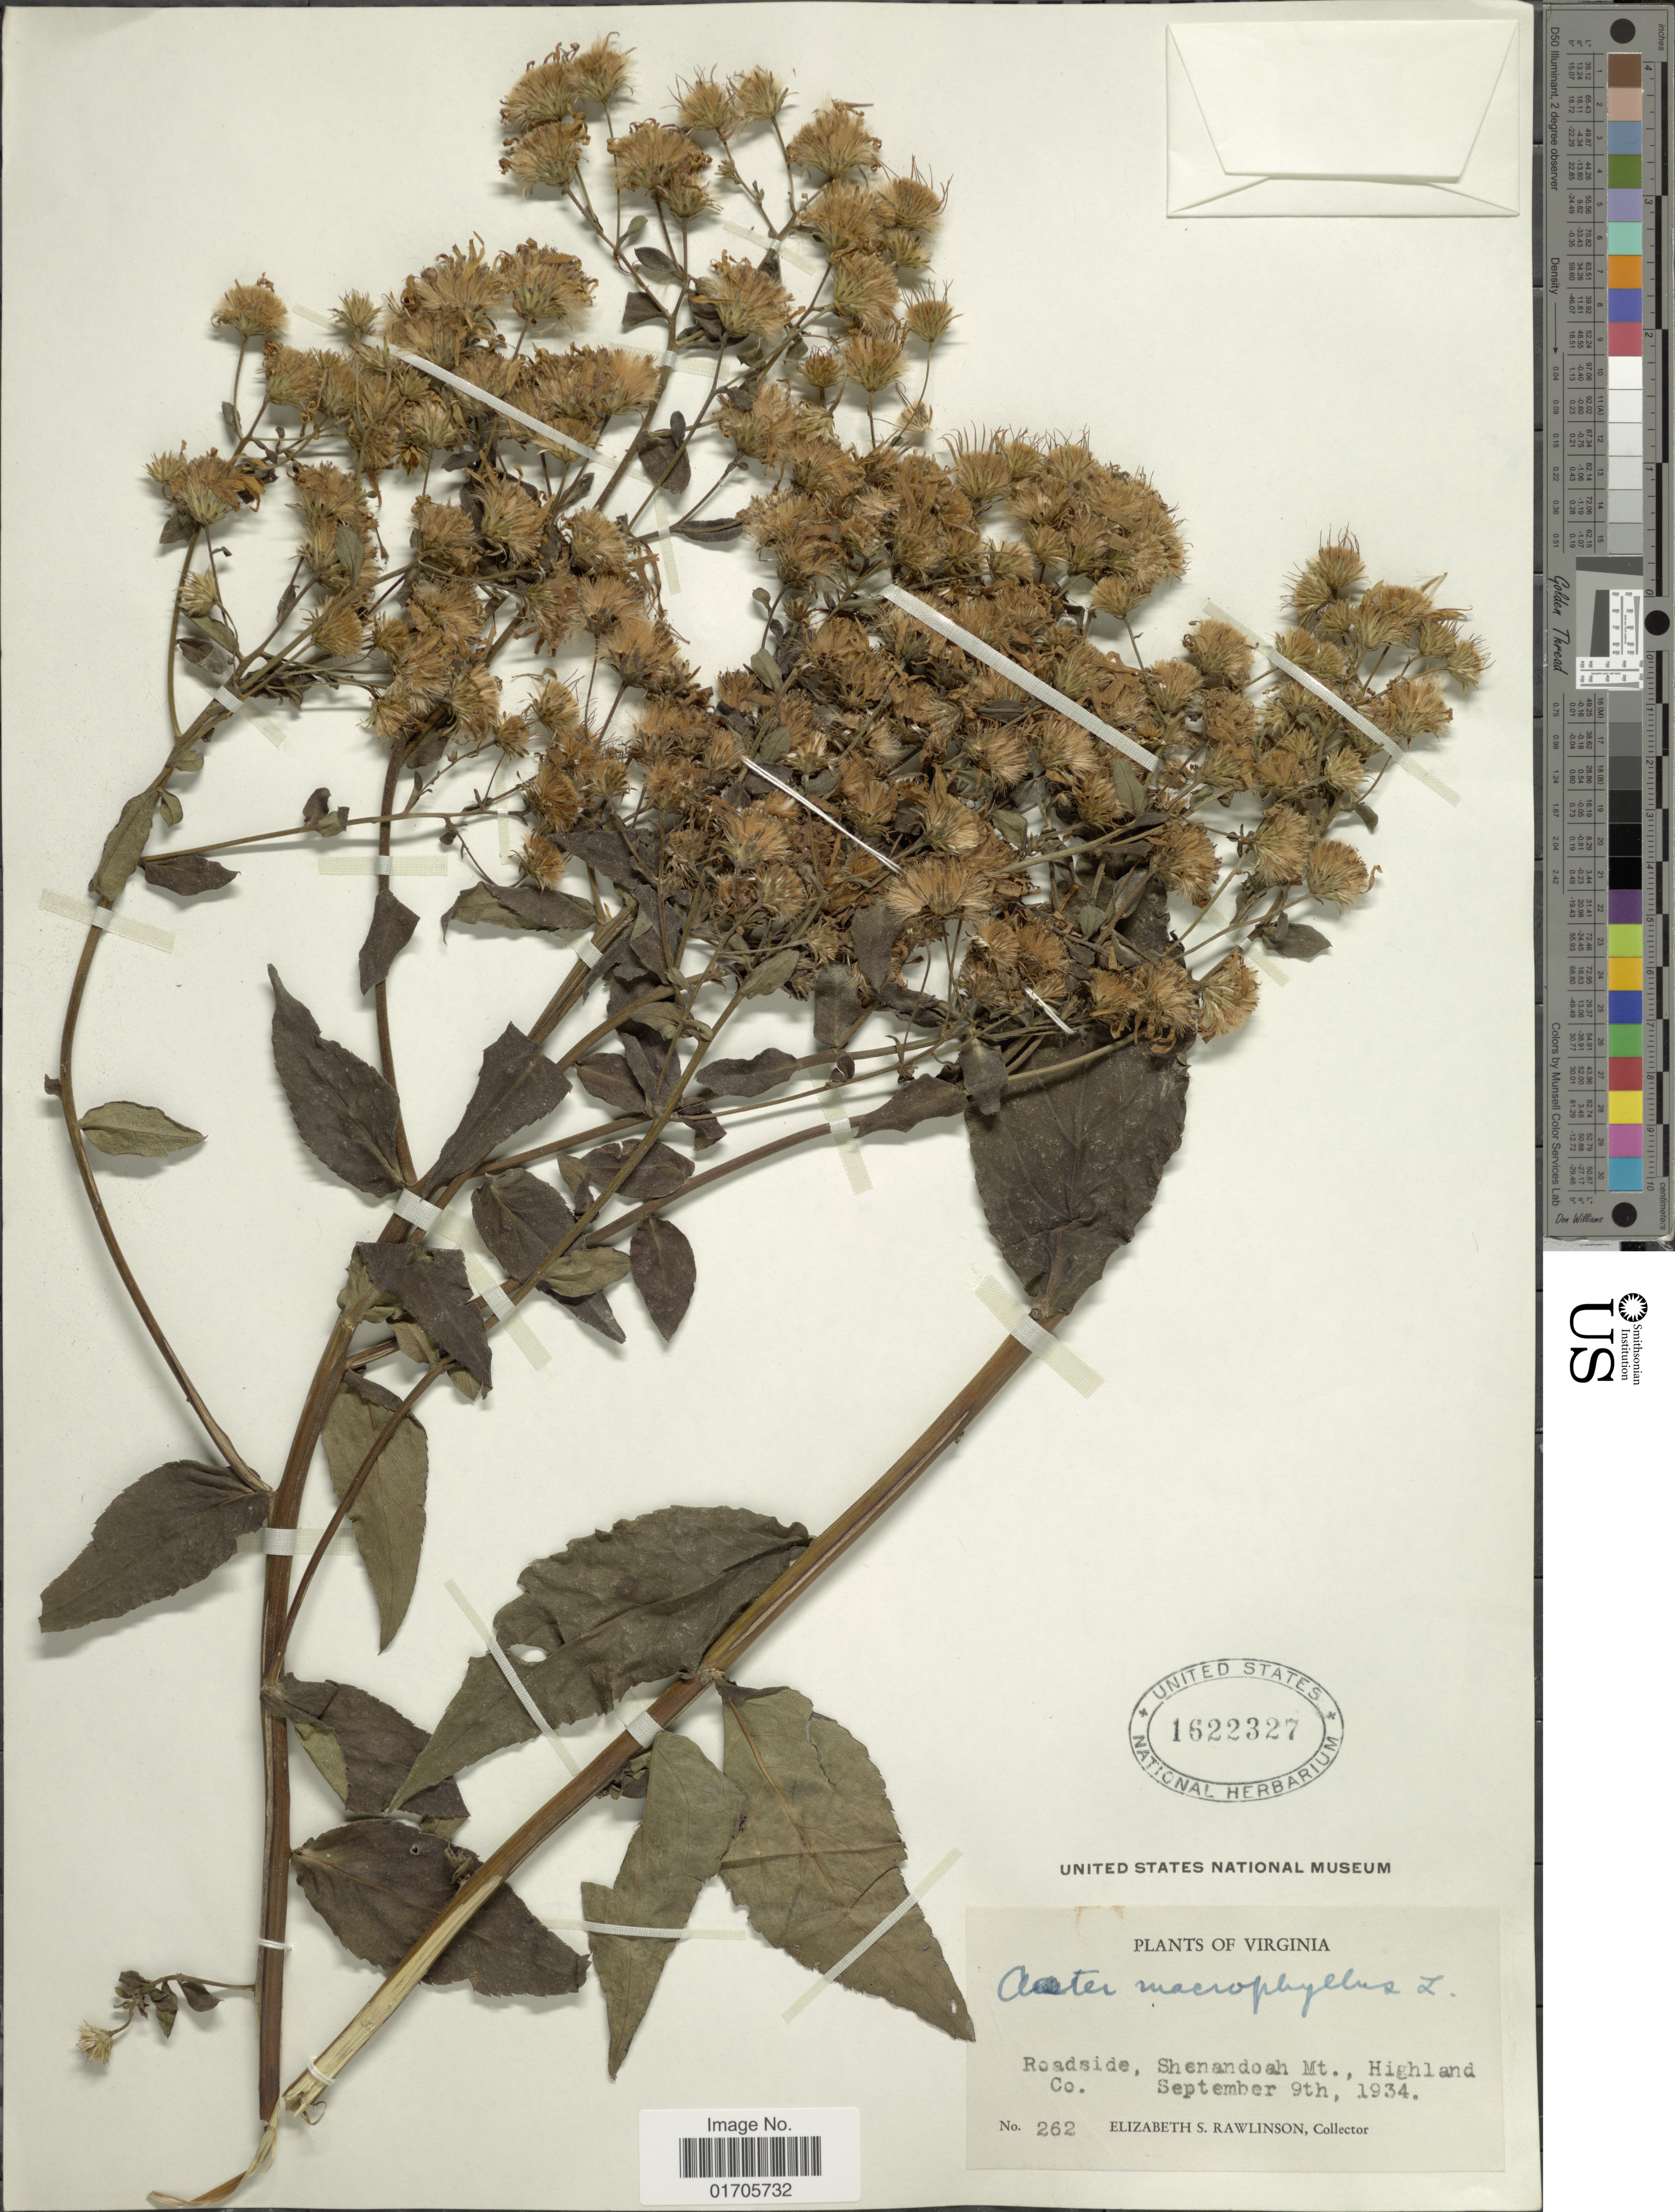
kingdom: Plantae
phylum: Tracheophyta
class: Magnoliopsida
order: Asterales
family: Asteraceae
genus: Eurybia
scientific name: Eurybia macrophylla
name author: (L.) Cass.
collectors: E. S. Rawlinson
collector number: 262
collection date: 1934-09-09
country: United States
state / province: Virginia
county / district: Highland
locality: Virginia. Roadside. Shenandoah Mt., Highland Co.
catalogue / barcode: US 1622327